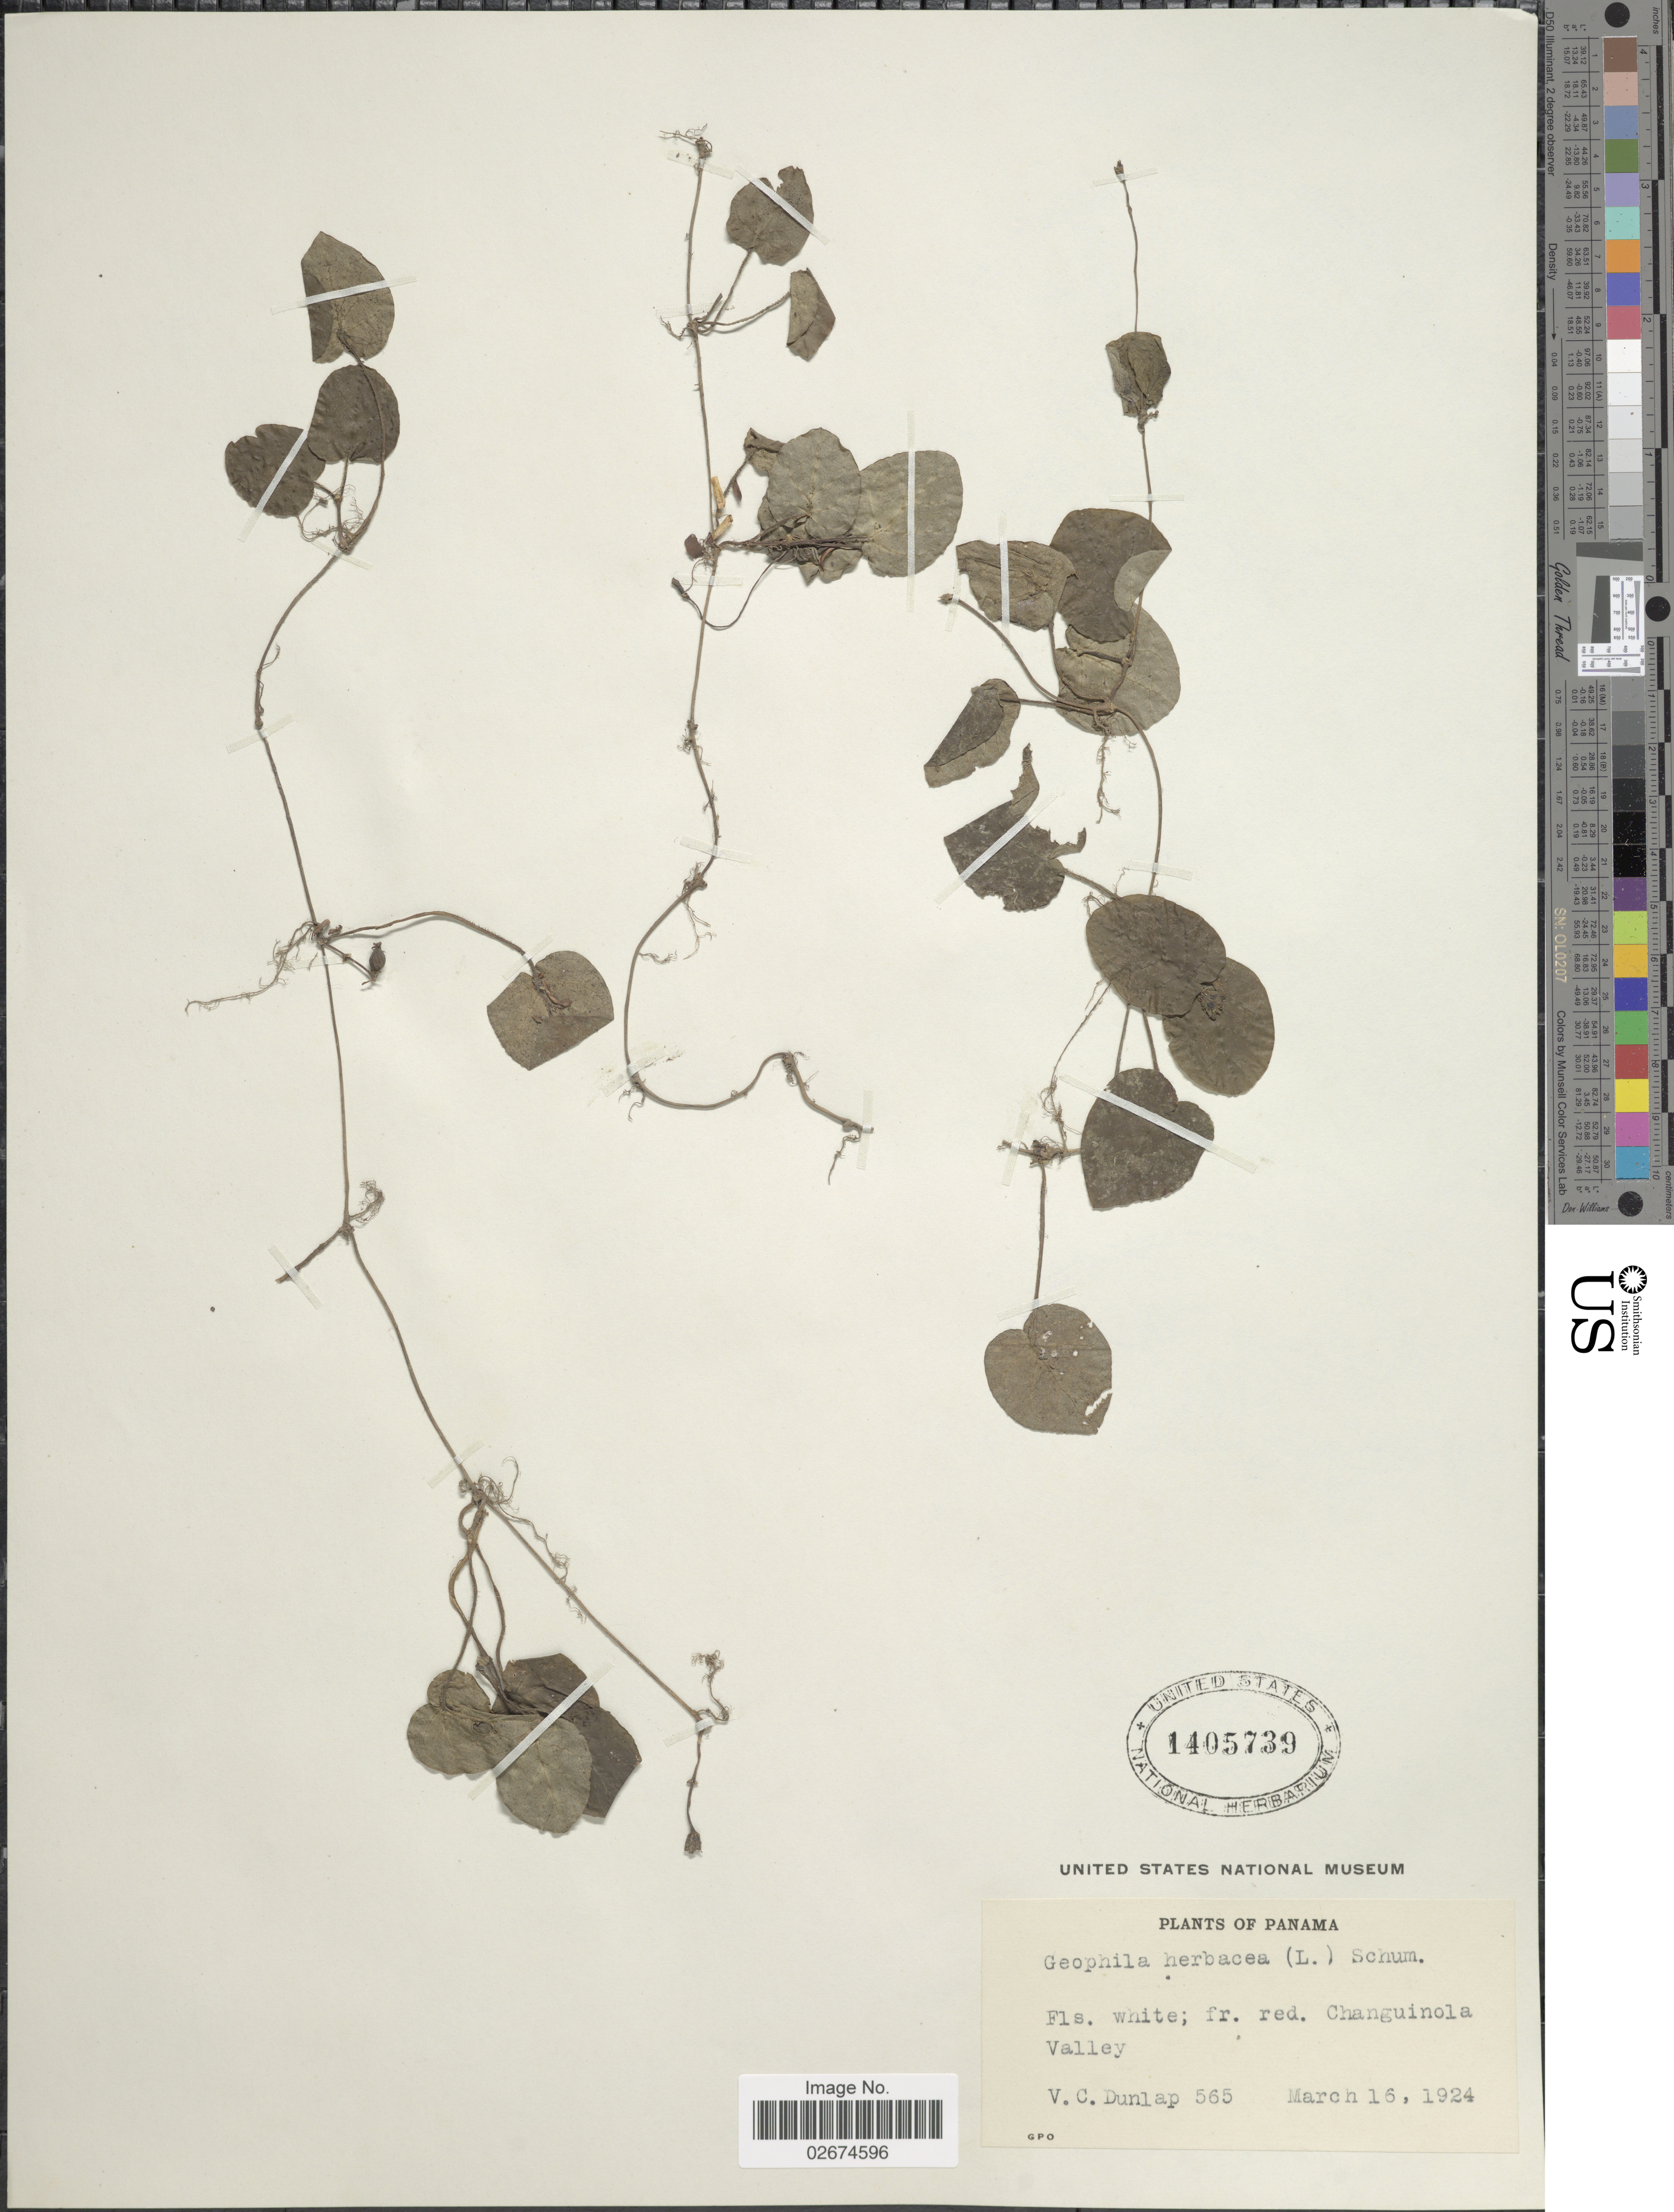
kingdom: Plantae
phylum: Tracheophyta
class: Magnoliopsida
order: Gentianales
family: Rubiaceae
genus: Geophila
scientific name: Geophila herbacea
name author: (Jacq.) K. Schum.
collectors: V. C. Dunlap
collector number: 565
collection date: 1924-03-16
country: Panama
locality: Changuinola Valley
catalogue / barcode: US 1405739